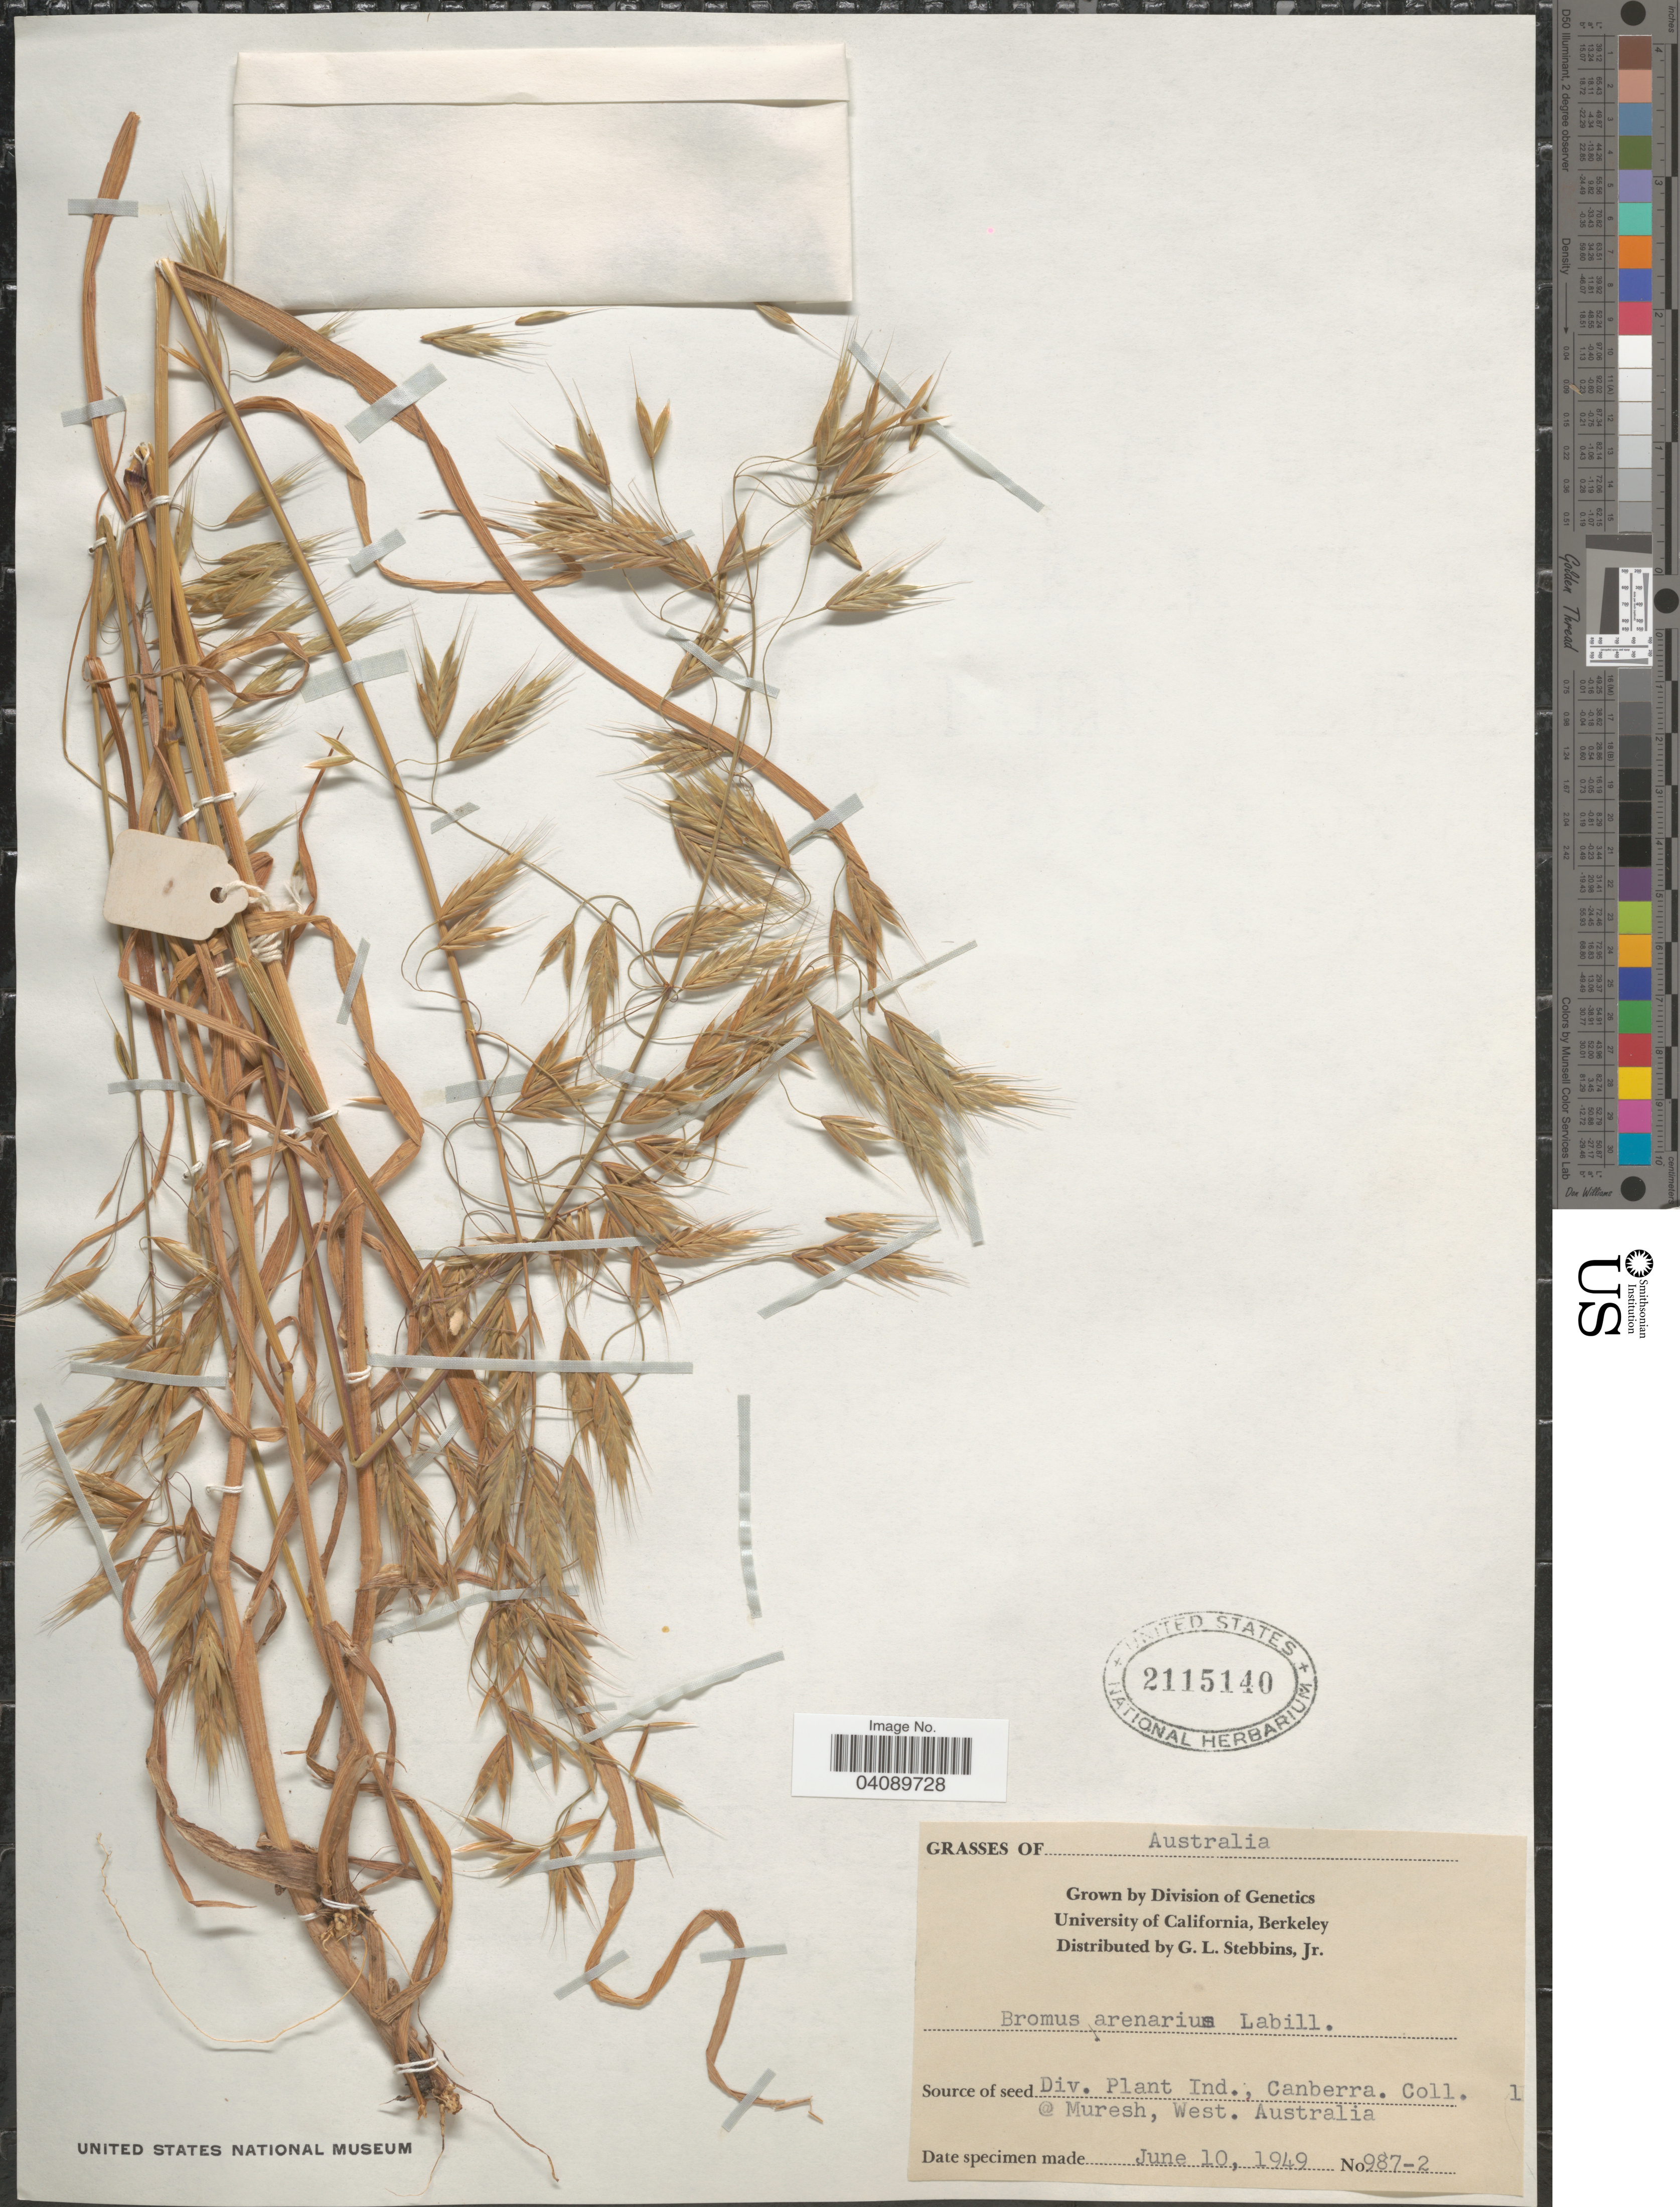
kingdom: Plantae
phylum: Tracheophyta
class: Liliopsida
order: Poales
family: Poaceae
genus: Bromus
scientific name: Bromus arenarius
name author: Labill.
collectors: G. L. Stebbins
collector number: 987-2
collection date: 1949-06-10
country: United States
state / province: California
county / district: Alameda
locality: University of California, Berkeley.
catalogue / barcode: US 2115140